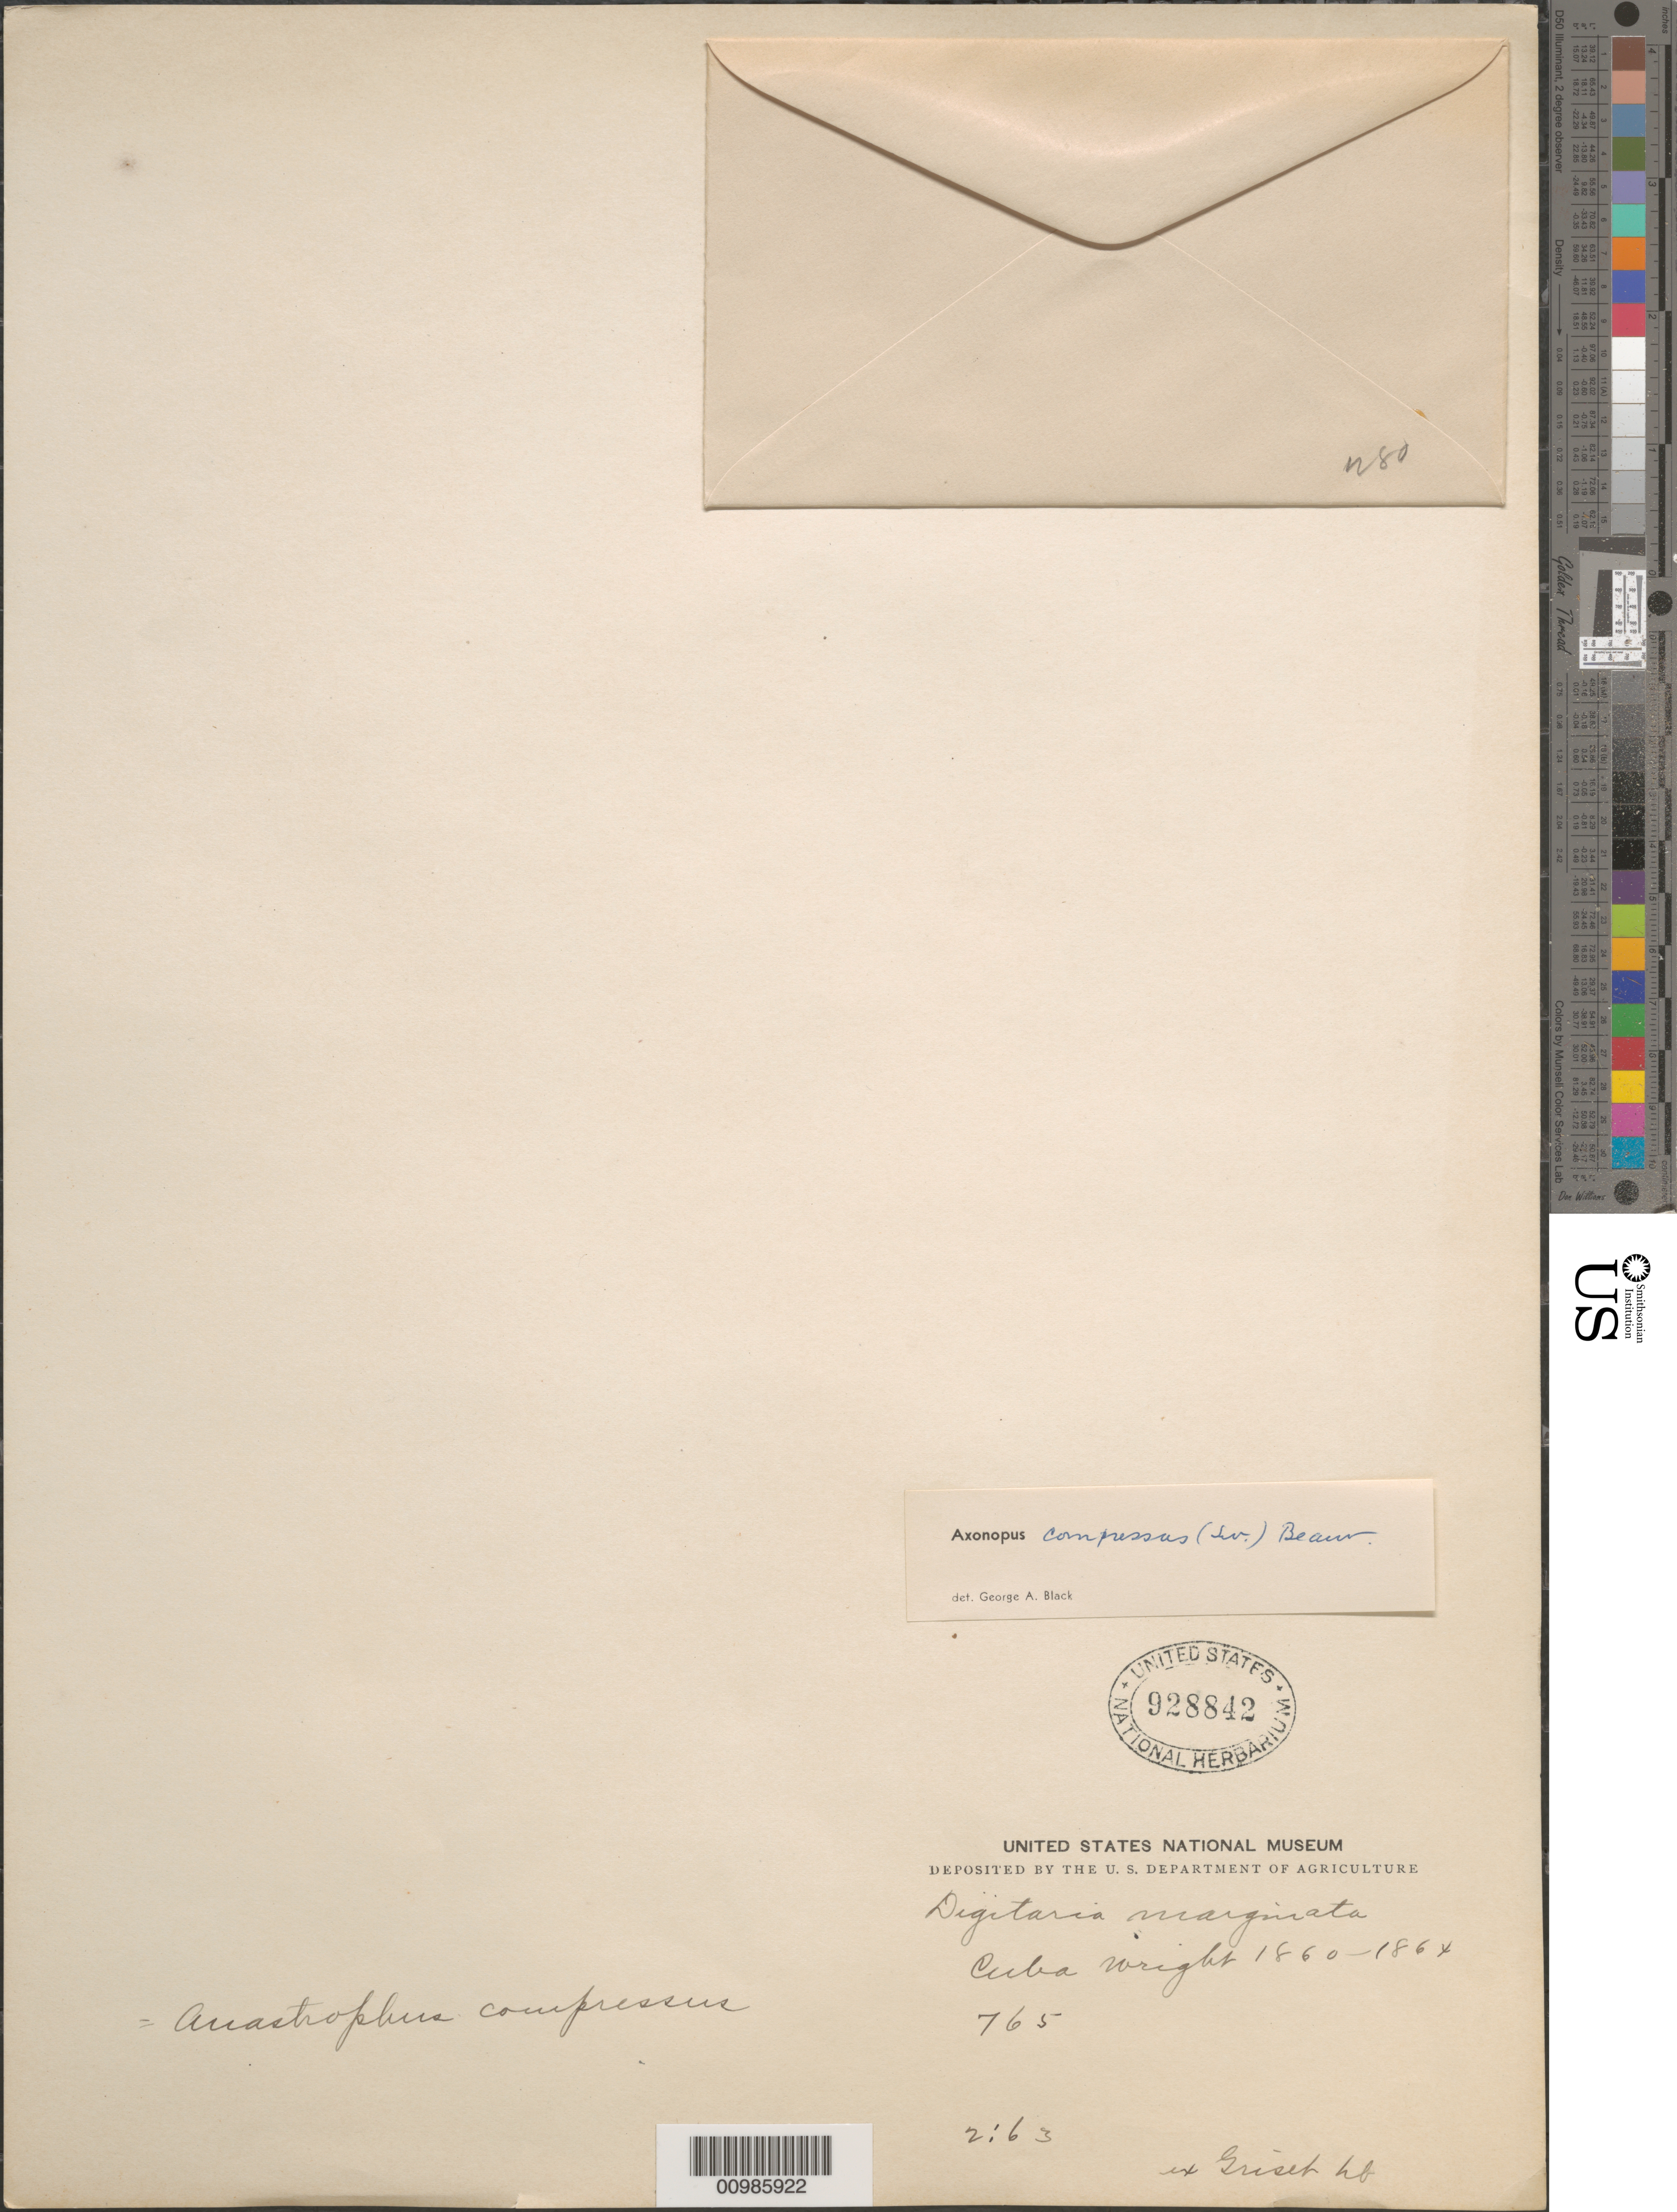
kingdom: Plantae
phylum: Tracheophyta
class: Liliopsida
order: Poales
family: Poaceae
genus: Axonopus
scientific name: Axonopus compressus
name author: (Sw.) P. Beauv.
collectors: C. Wright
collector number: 765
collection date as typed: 1860 to 1864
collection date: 1860/1864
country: Cuba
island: Cuba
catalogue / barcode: US 928842